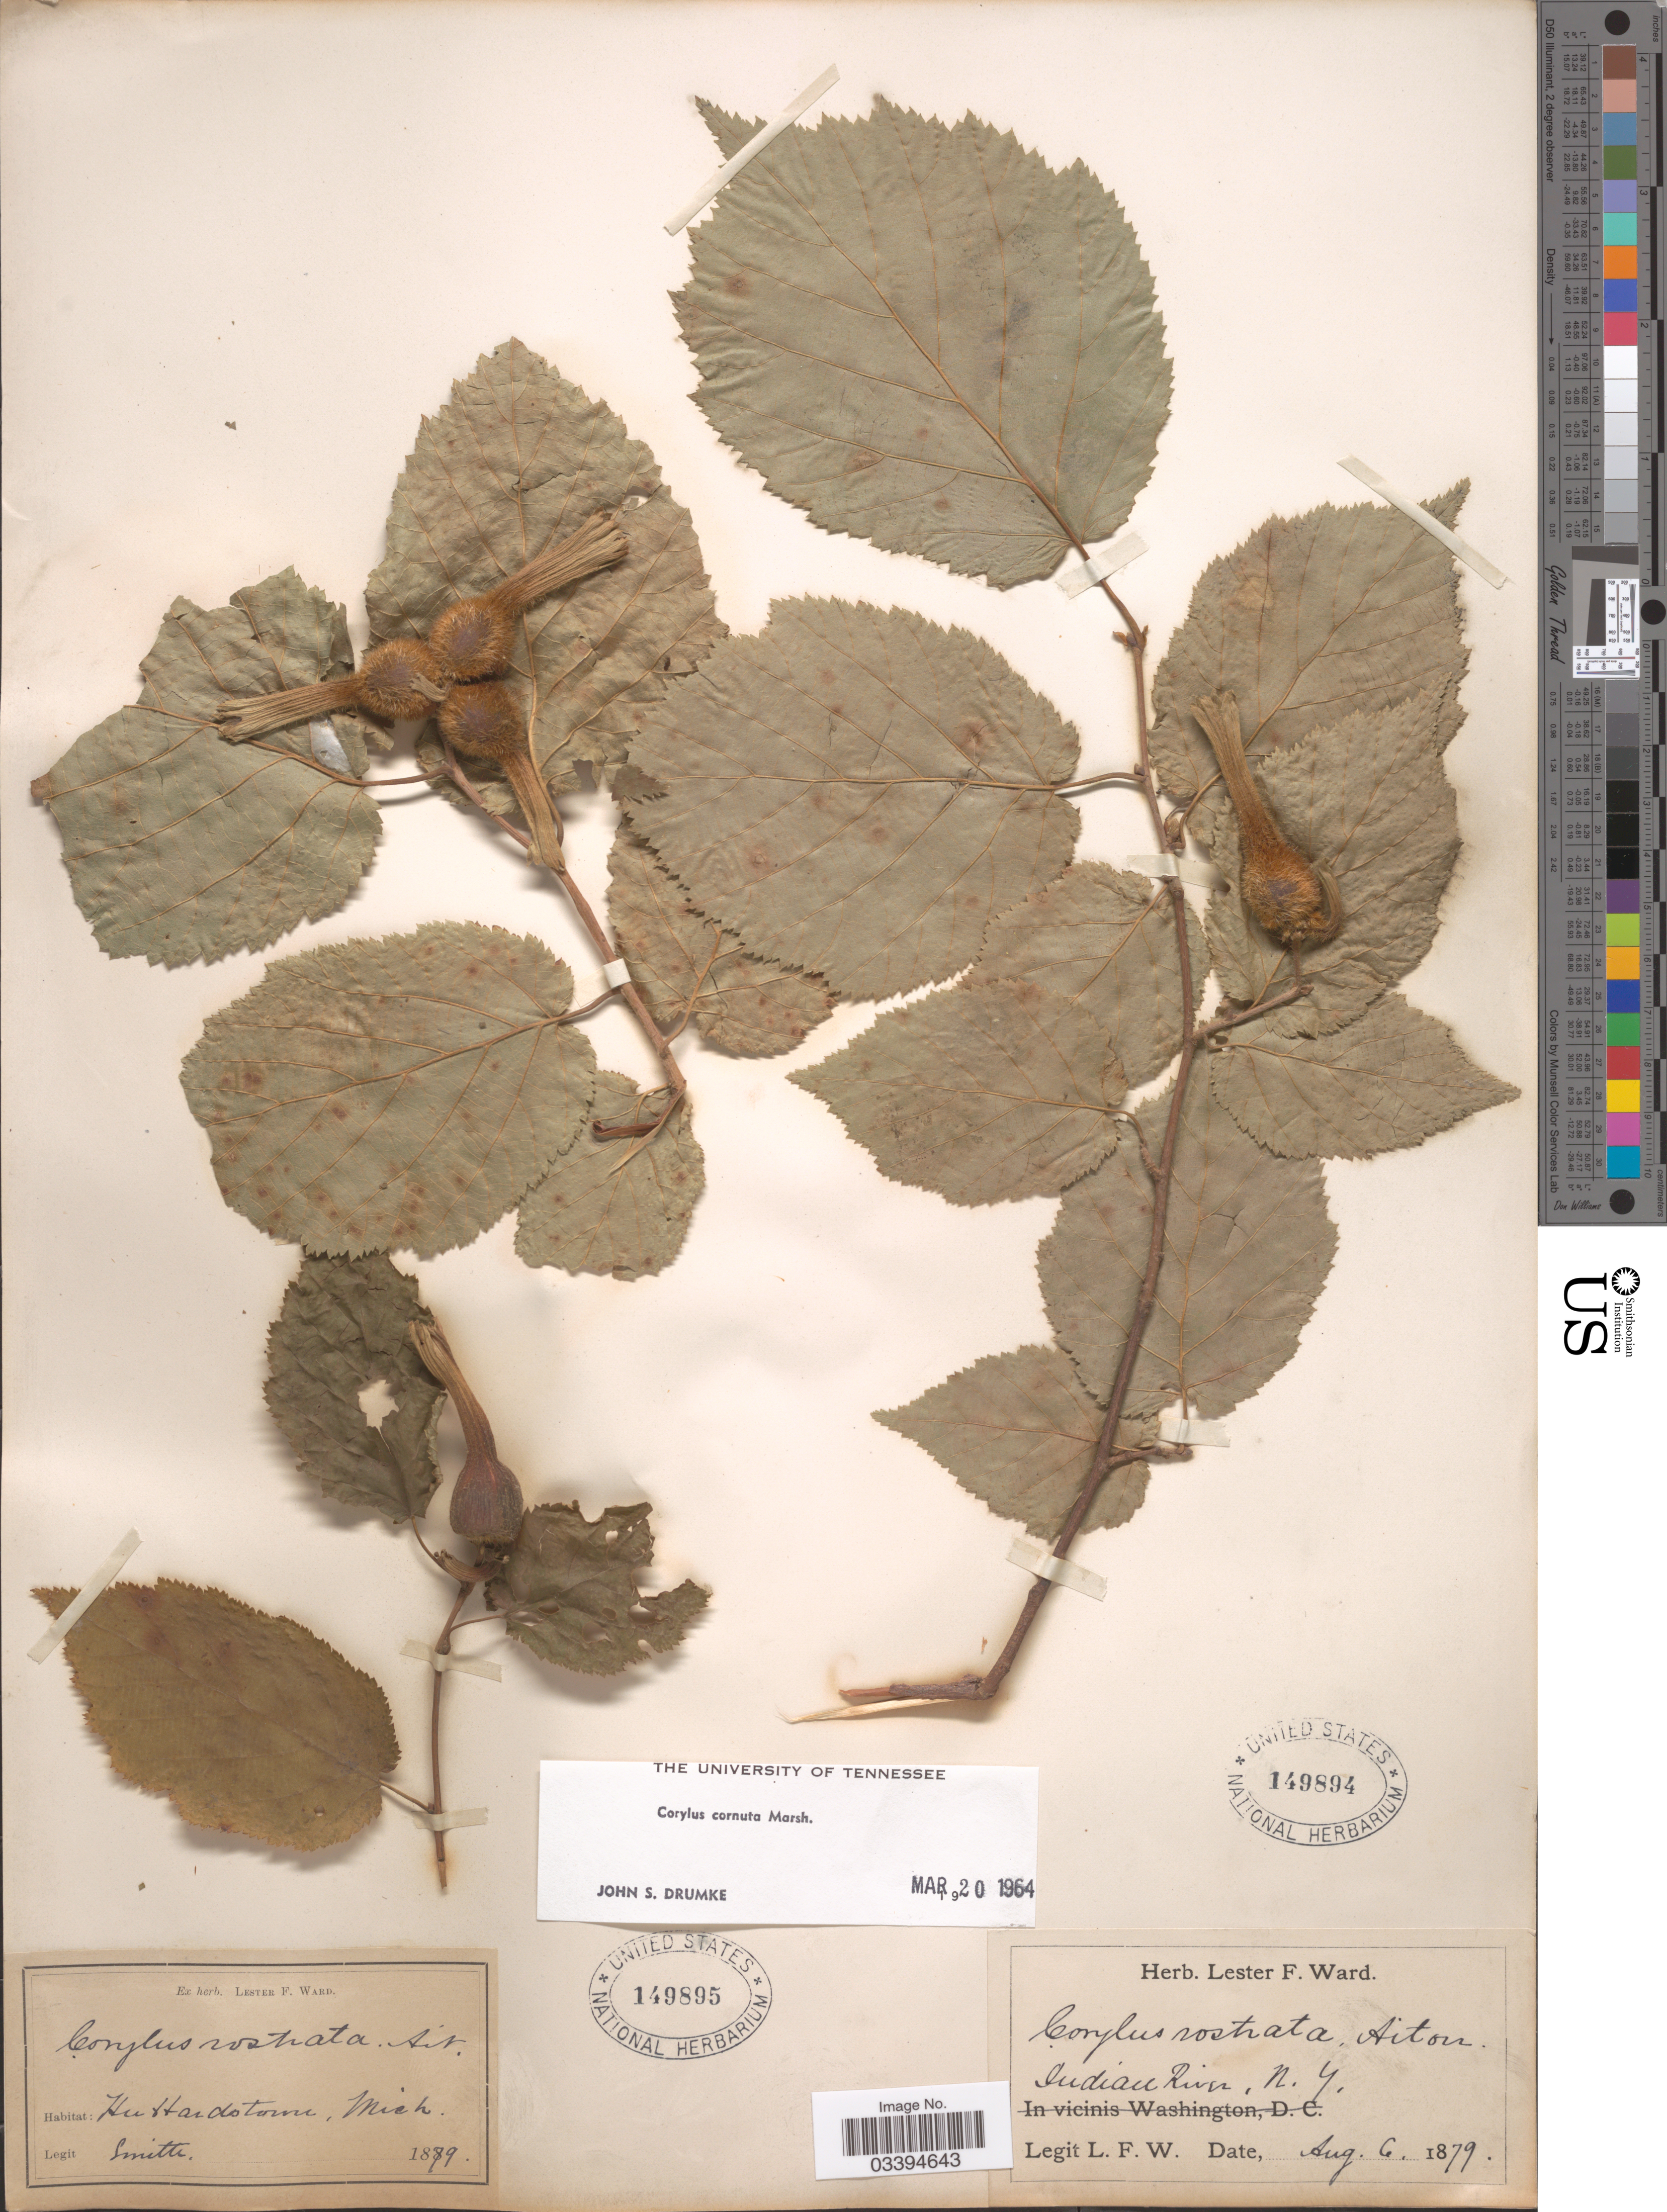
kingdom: Plantae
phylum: Tracheophyta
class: Magnoliopsida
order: Fagales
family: Betulaceae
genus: Corylus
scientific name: Corylus cornuta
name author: Marshall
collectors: L. F. Ward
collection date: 1879-08-06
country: United States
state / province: New York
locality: Indian River.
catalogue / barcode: US 149894-2